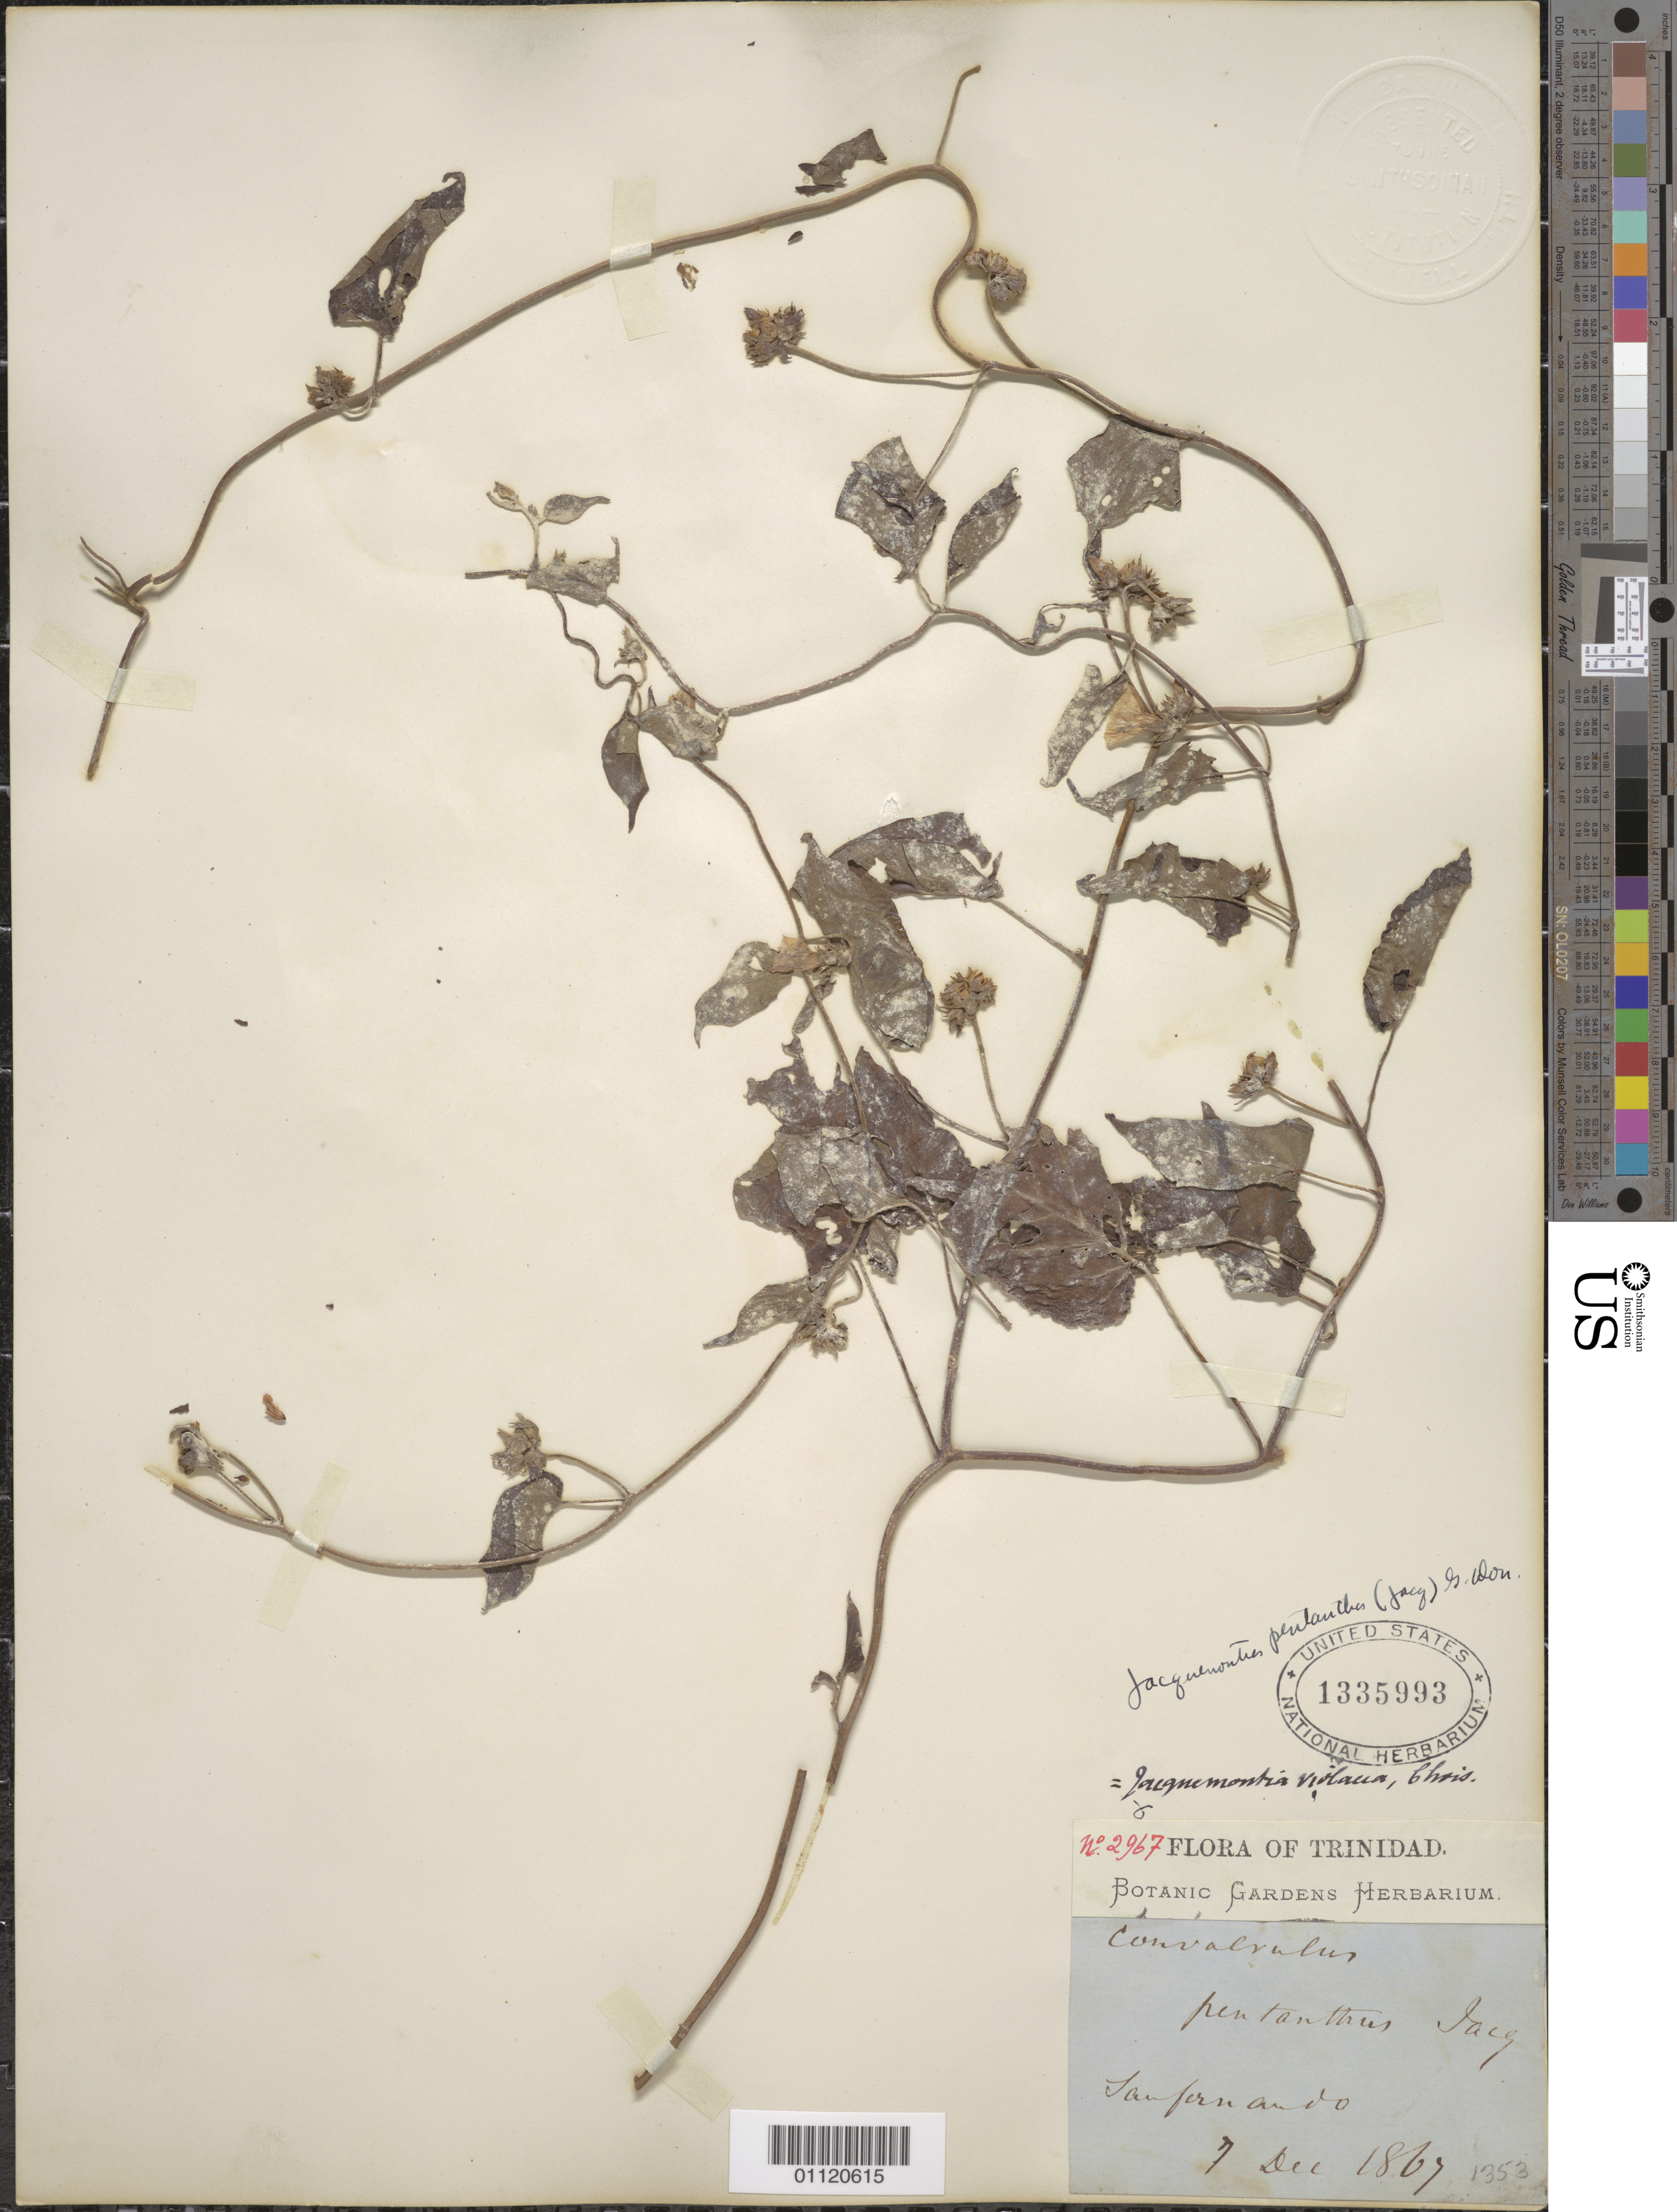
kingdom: Plantae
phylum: Tracheophyta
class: Magnoliopsida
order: Solanales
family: Convolvulaceae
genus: Jacquemontia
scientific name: Jacquemontia pentanthos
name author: (Jacq.) G. Don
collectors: Botanic Gardens Herbarium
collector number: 2867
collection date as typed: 07 Dec 1867 or 07 Dec 1861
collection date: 1861-12-07 or 1867-12-07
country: Trinidad and Tobago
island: Trinidad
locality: San Fernando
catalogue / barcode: US 1335993